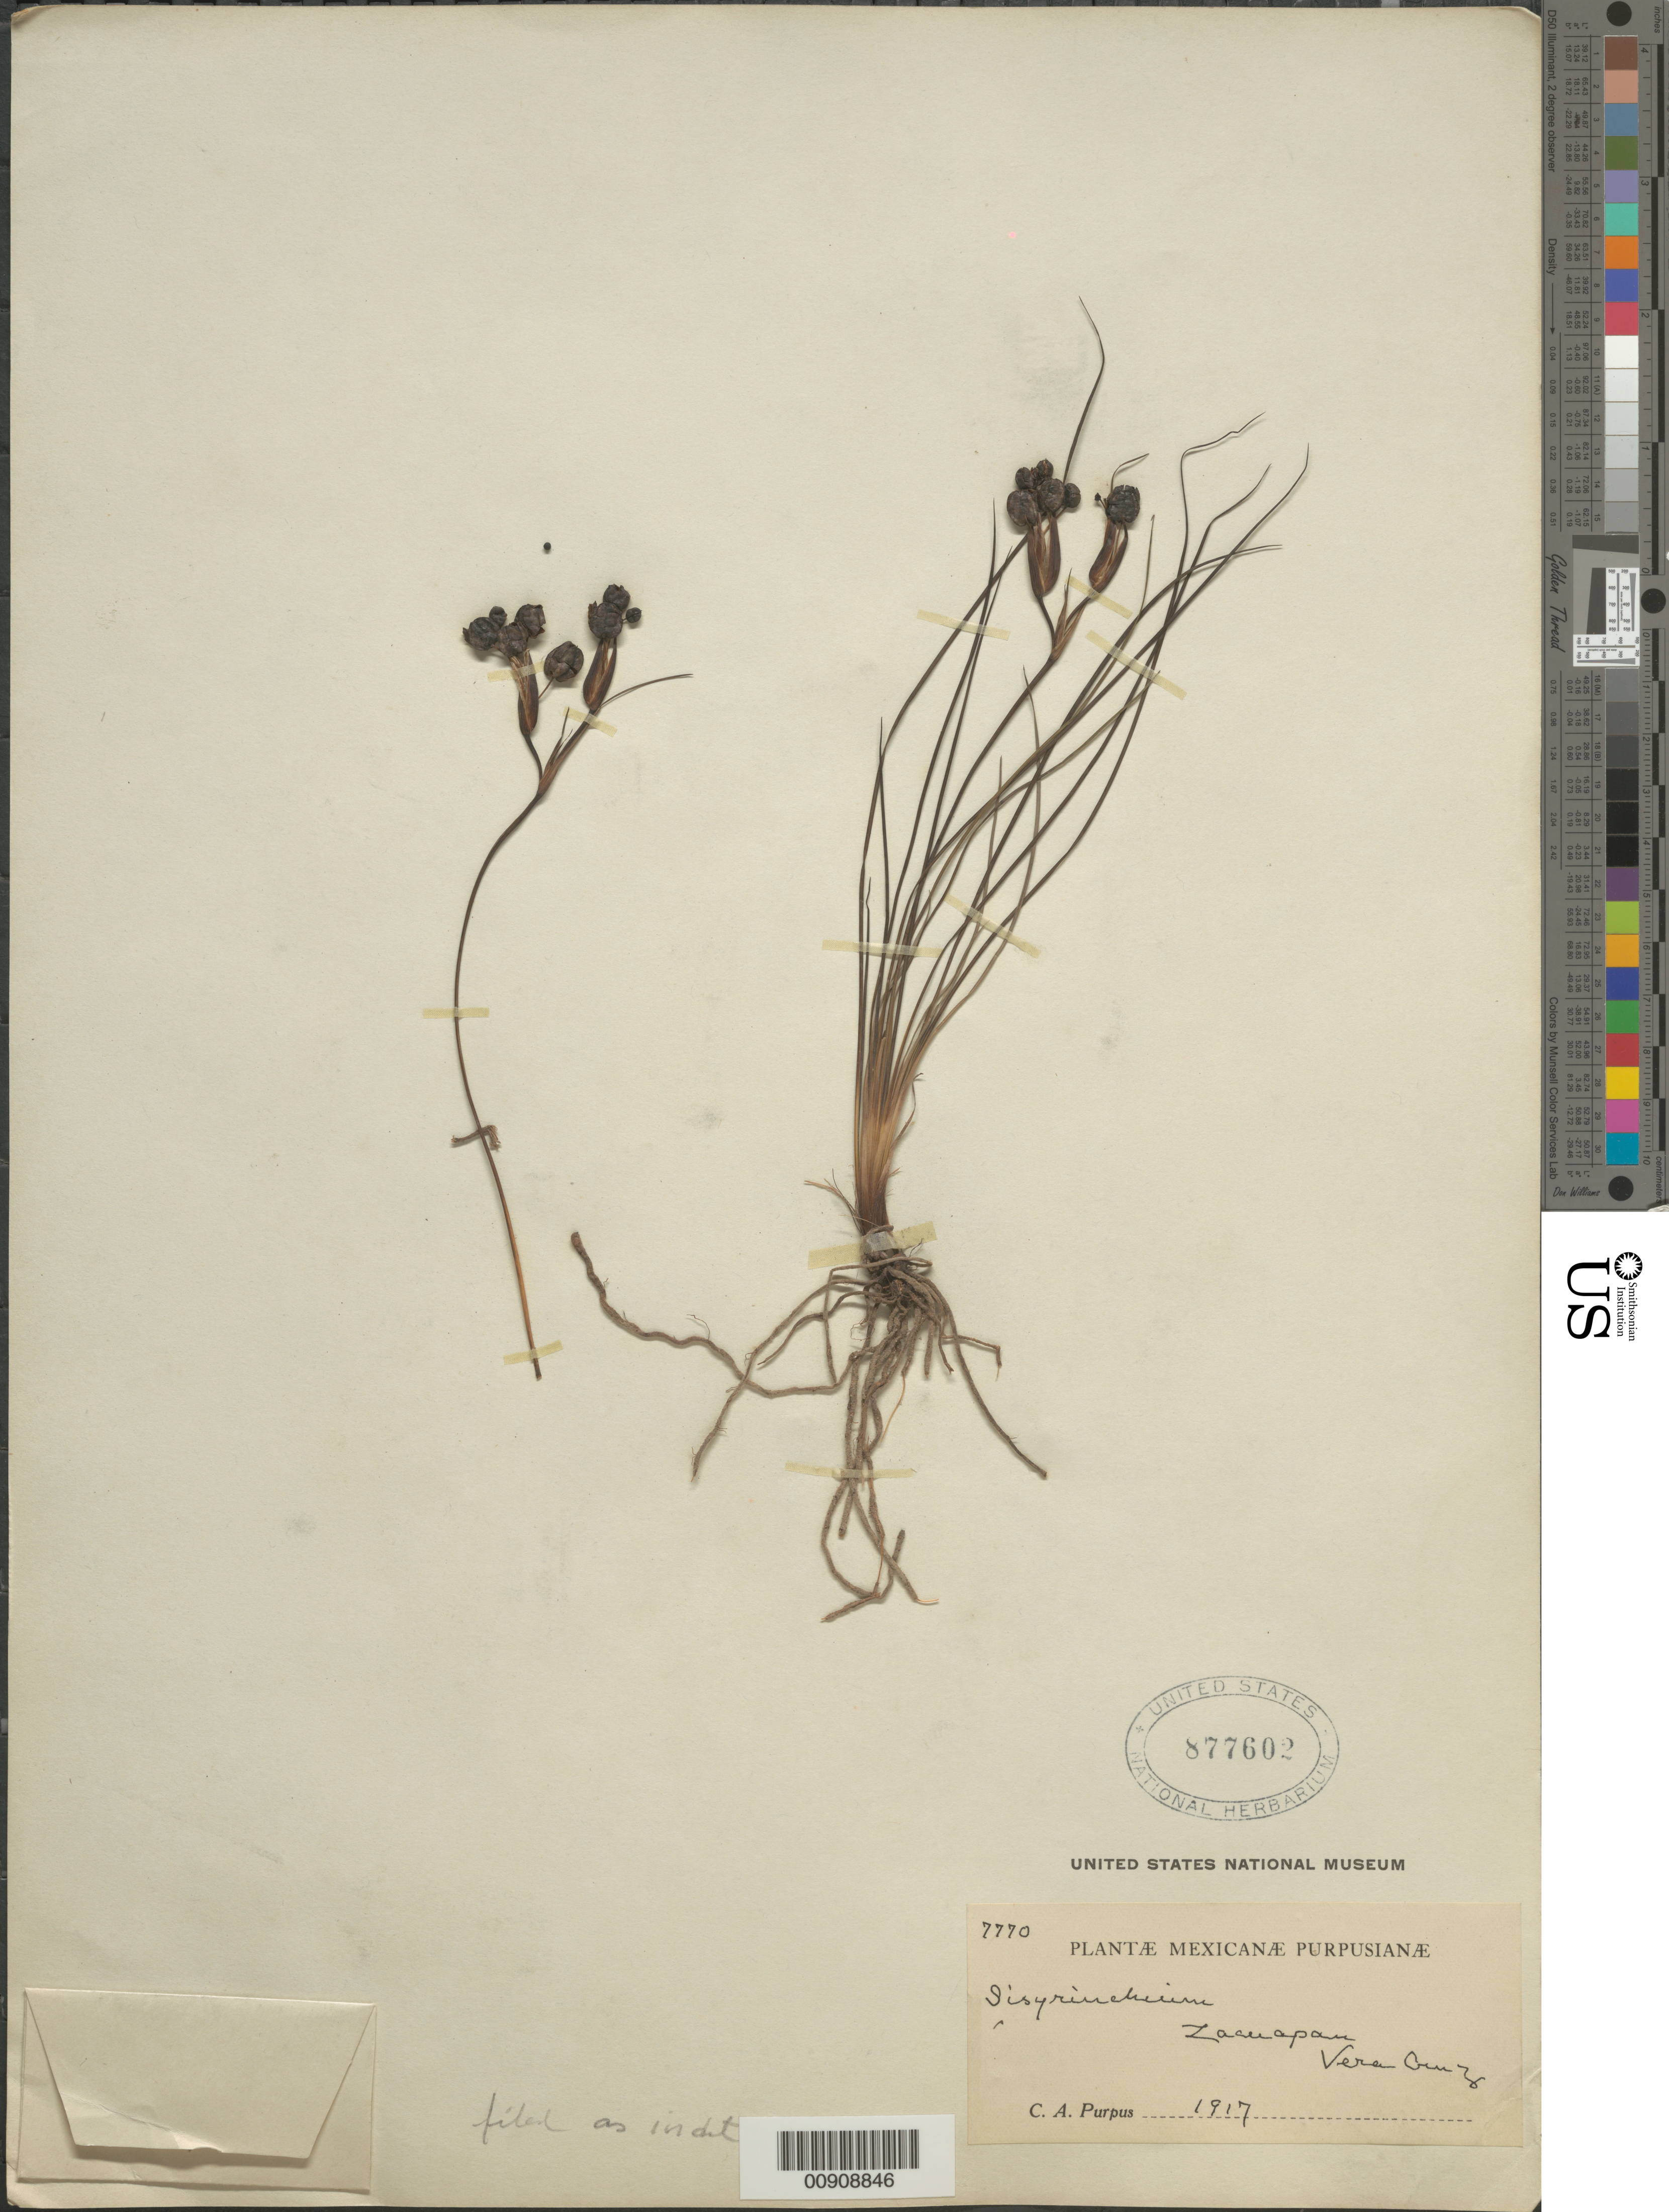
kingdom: Plantae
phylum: Tracheophyta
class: Liliopsida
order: Asparagales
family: Iridaceae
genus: Sisyrinchium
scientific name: Sisyrinchium sp.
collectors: C. A. Purpus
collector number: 7770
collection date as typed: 1917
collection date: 1917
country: Mexico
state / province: Veracruz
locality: Zacuapan, Veracruz.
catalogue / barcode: US 877602